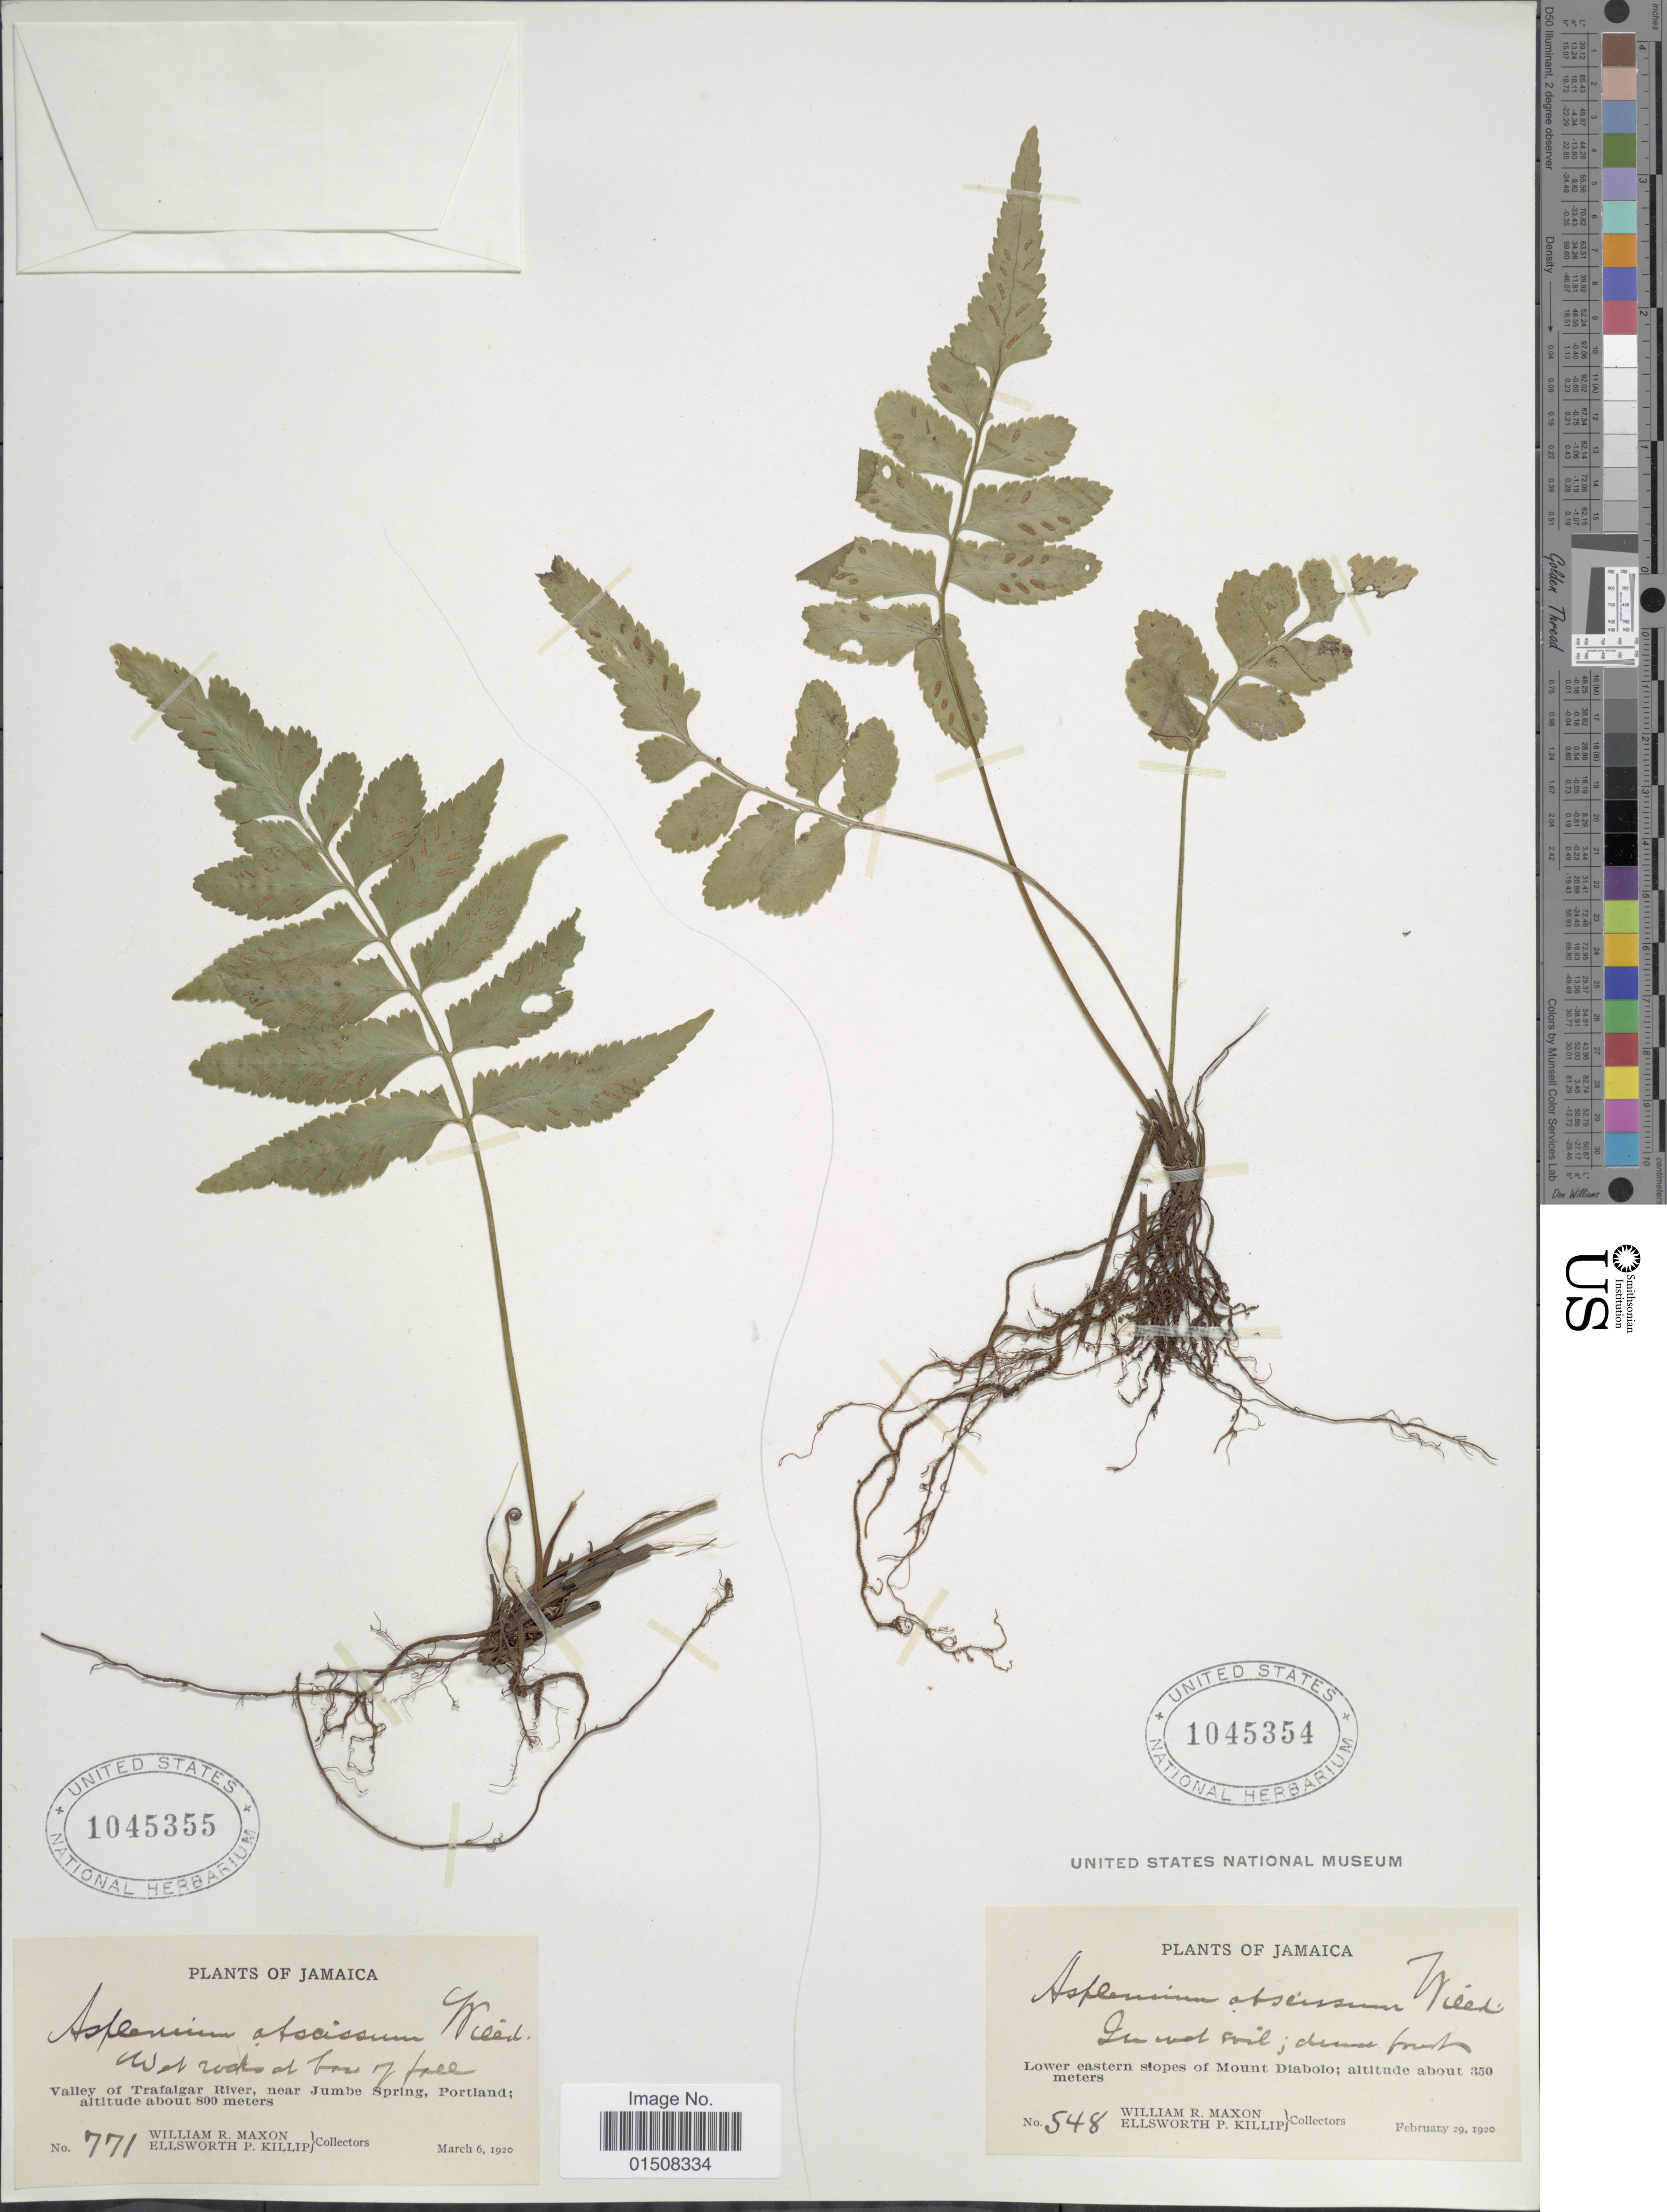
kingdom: Plantae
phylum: Tracheophyta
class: Polypodiopsida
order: Polypodiales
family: Aspleniaceae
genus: Asplenium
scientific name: Asplenium abscissum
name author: Willd.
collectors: W. R. Maxon & E. P. Killip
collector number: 548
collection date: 1920-02-29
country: Jamaica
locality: Lower eastern slopes of Mount Diabolo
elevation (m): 350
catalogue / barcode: US 1045354-2